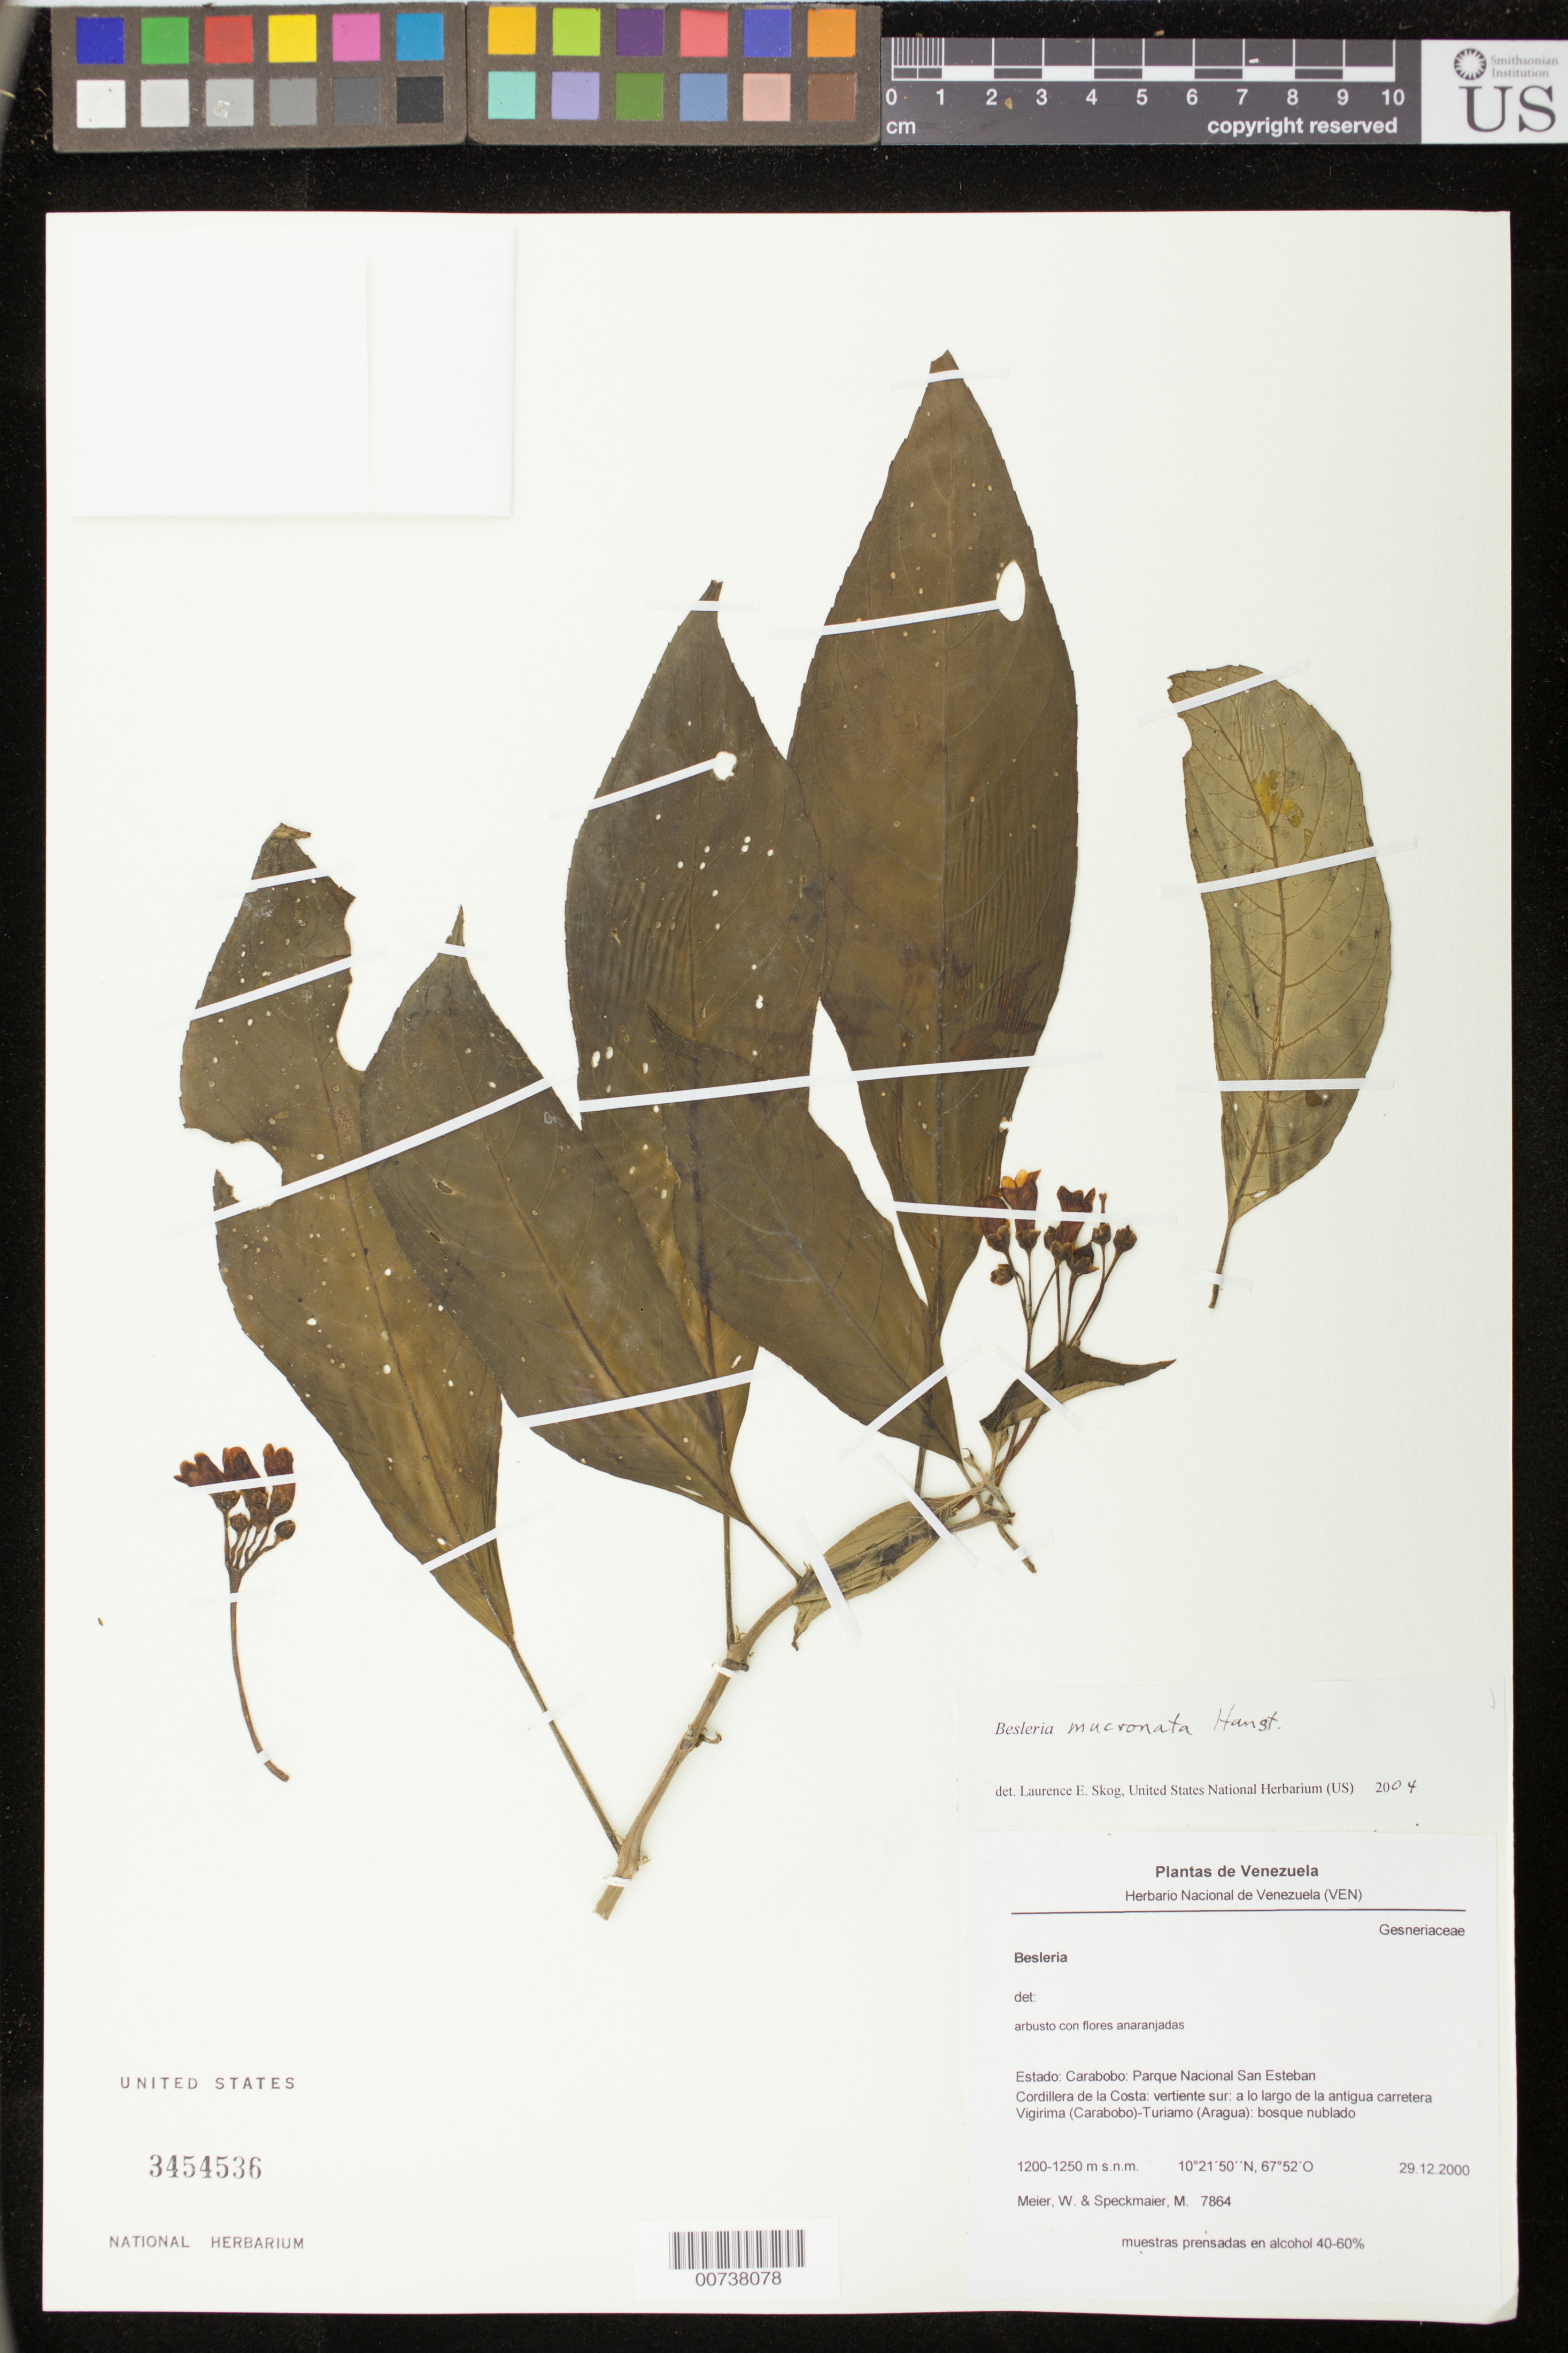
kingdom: Plantae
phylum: Tracheophyta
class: Magnoliopsida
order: Lamiales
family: Gesneriaceae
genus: Besleria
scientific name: Besleria mucronata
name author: Hanst.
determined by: Skog, Laurence E.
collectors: W. Meier & M. Speckmaier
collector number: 7864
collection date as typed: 29 Dec 2000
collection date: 2000-12-29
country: Venezuela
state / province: Carabobo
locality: Parque Nacional San Esteban, Cordillera de la Costa, vertiente sur, a lo largo de la antigua carretera Vigirima (Carabobo)-Turiamo (Aragua)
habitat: bosque nublado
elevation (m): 1200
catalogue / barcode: US 3454536